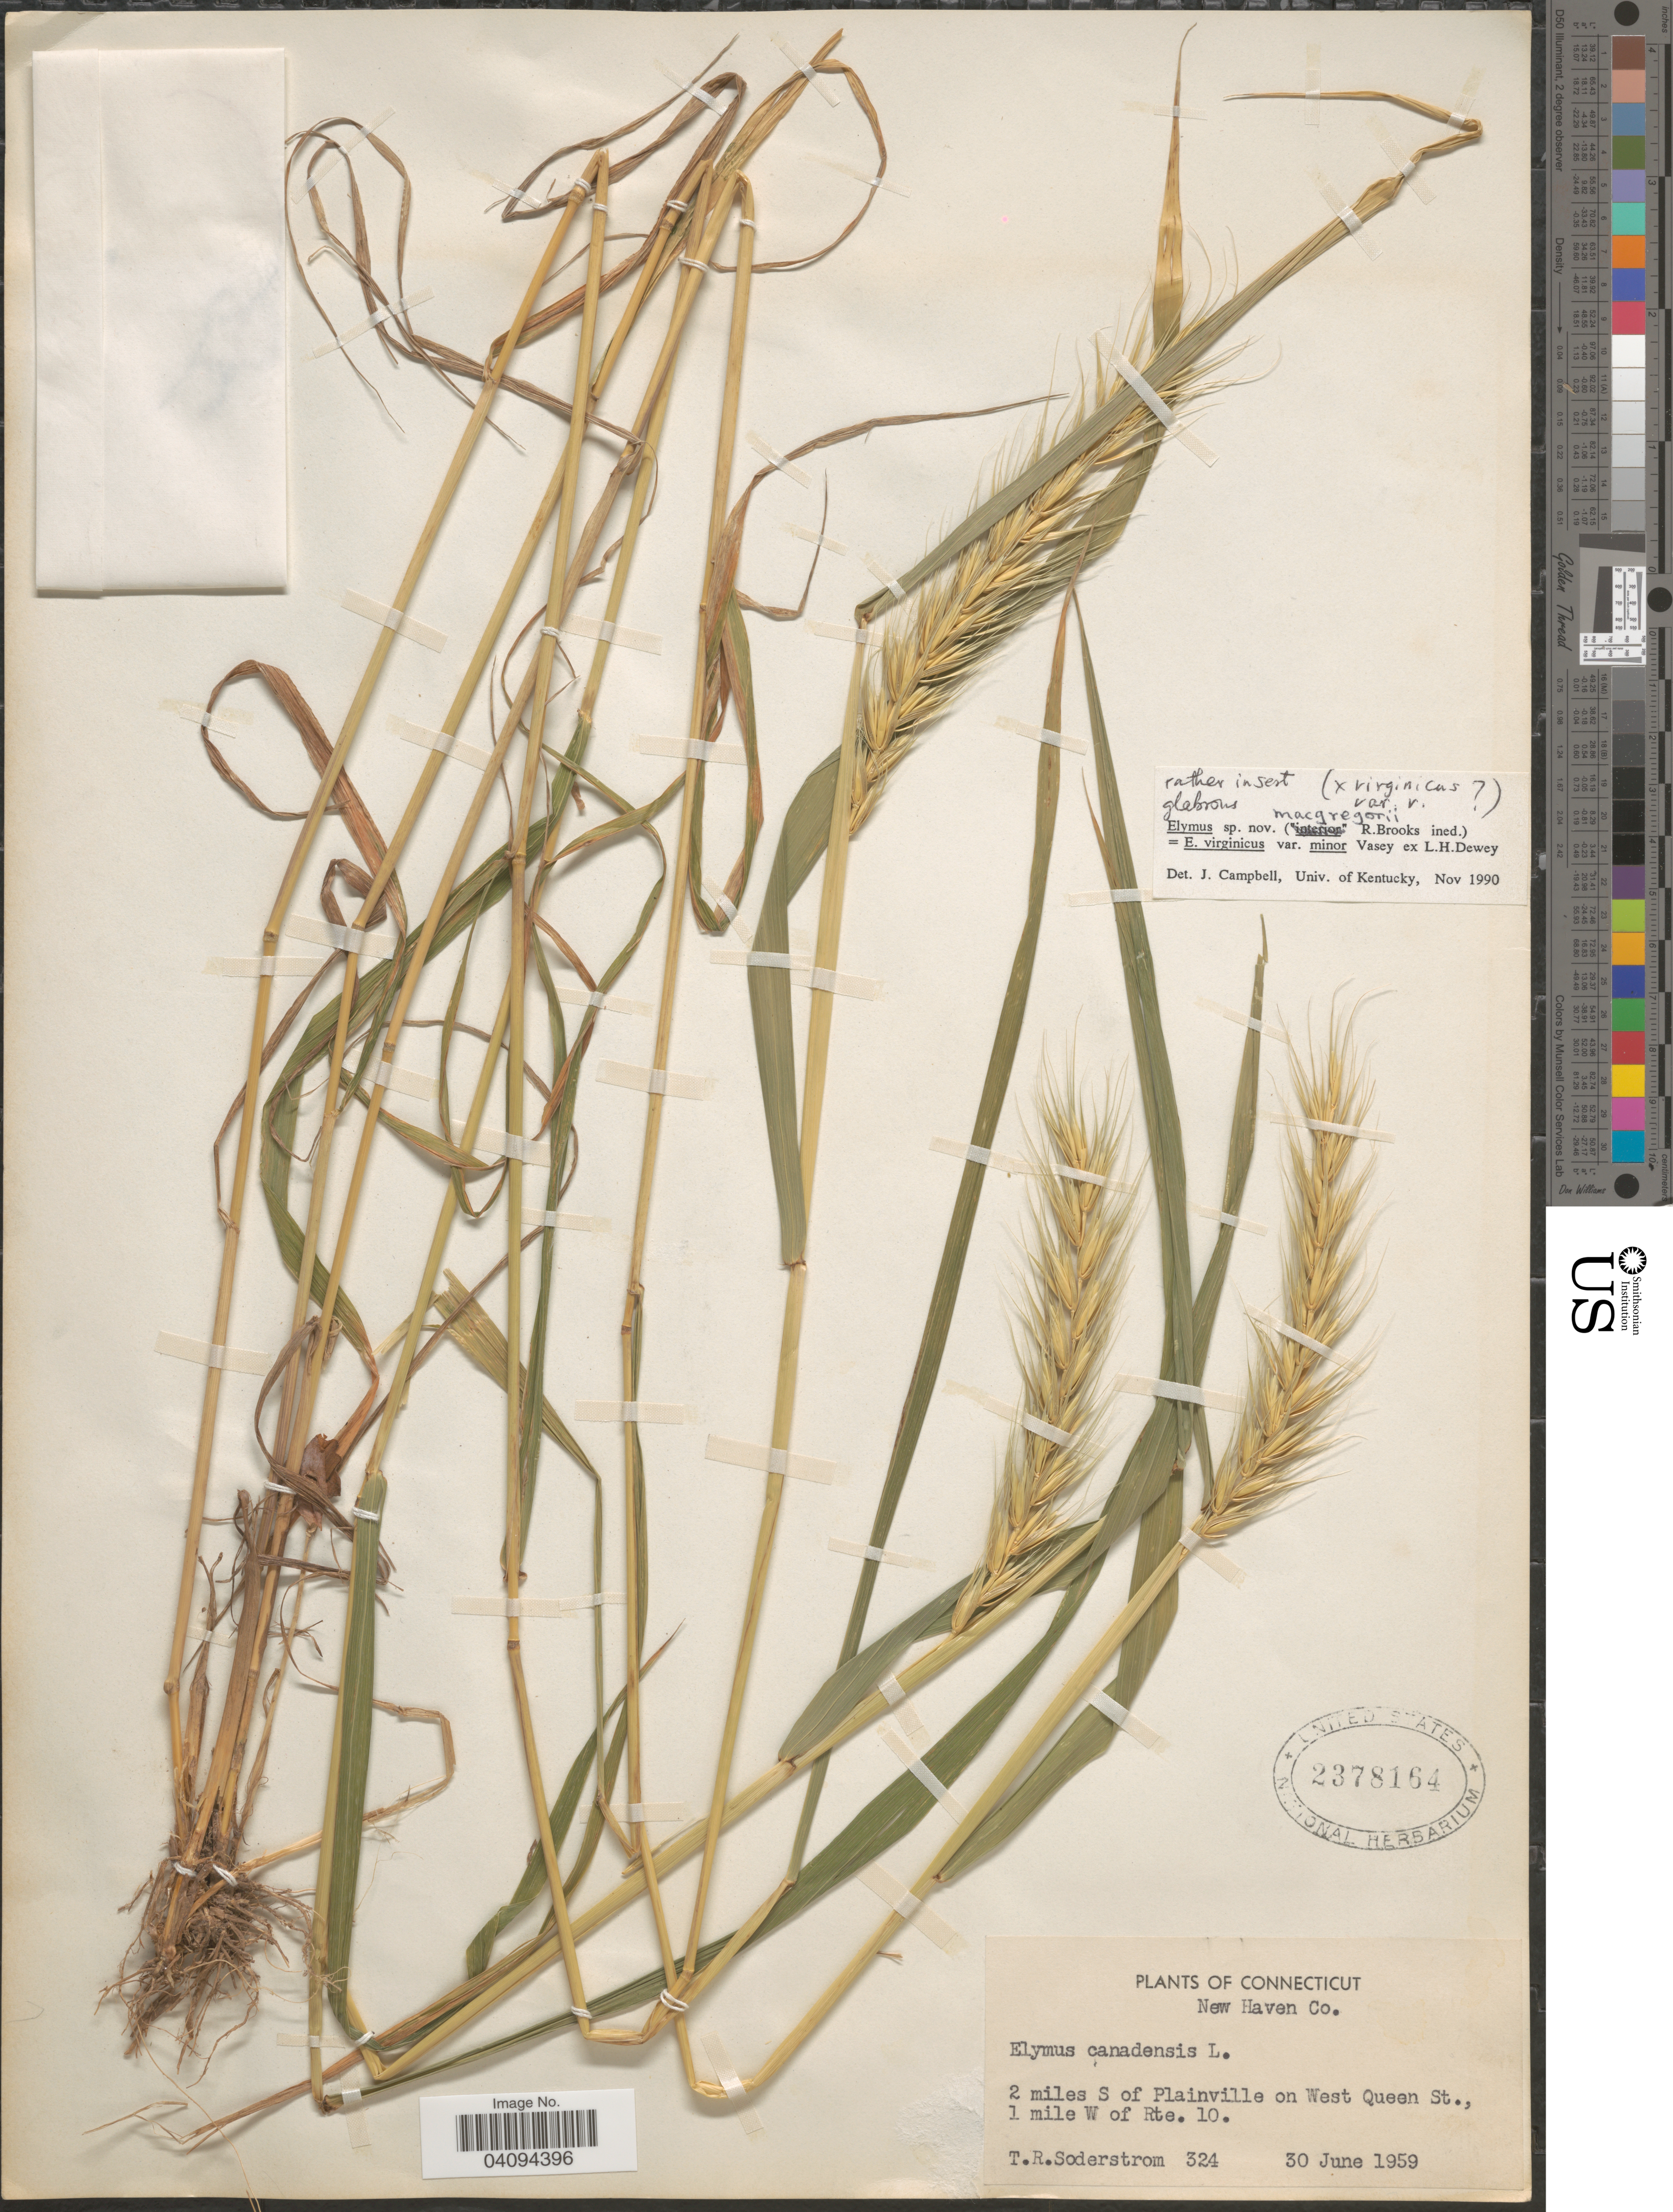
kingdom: Plantae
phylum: Tracheophyta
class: Liliopsida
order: Poales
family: Poaceae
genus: Elymus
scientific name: Elymus macgregorii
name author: R.E. Brooks & J.J.N. Campb.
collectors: T. R. Soderstrom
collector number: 324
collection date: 1959-06-30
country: United States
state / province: Connecticut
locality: New Haven Co. 2 miles S of Plainville on West Queen St., 1 mile W of Rte. 10.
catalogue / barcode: US 2378164